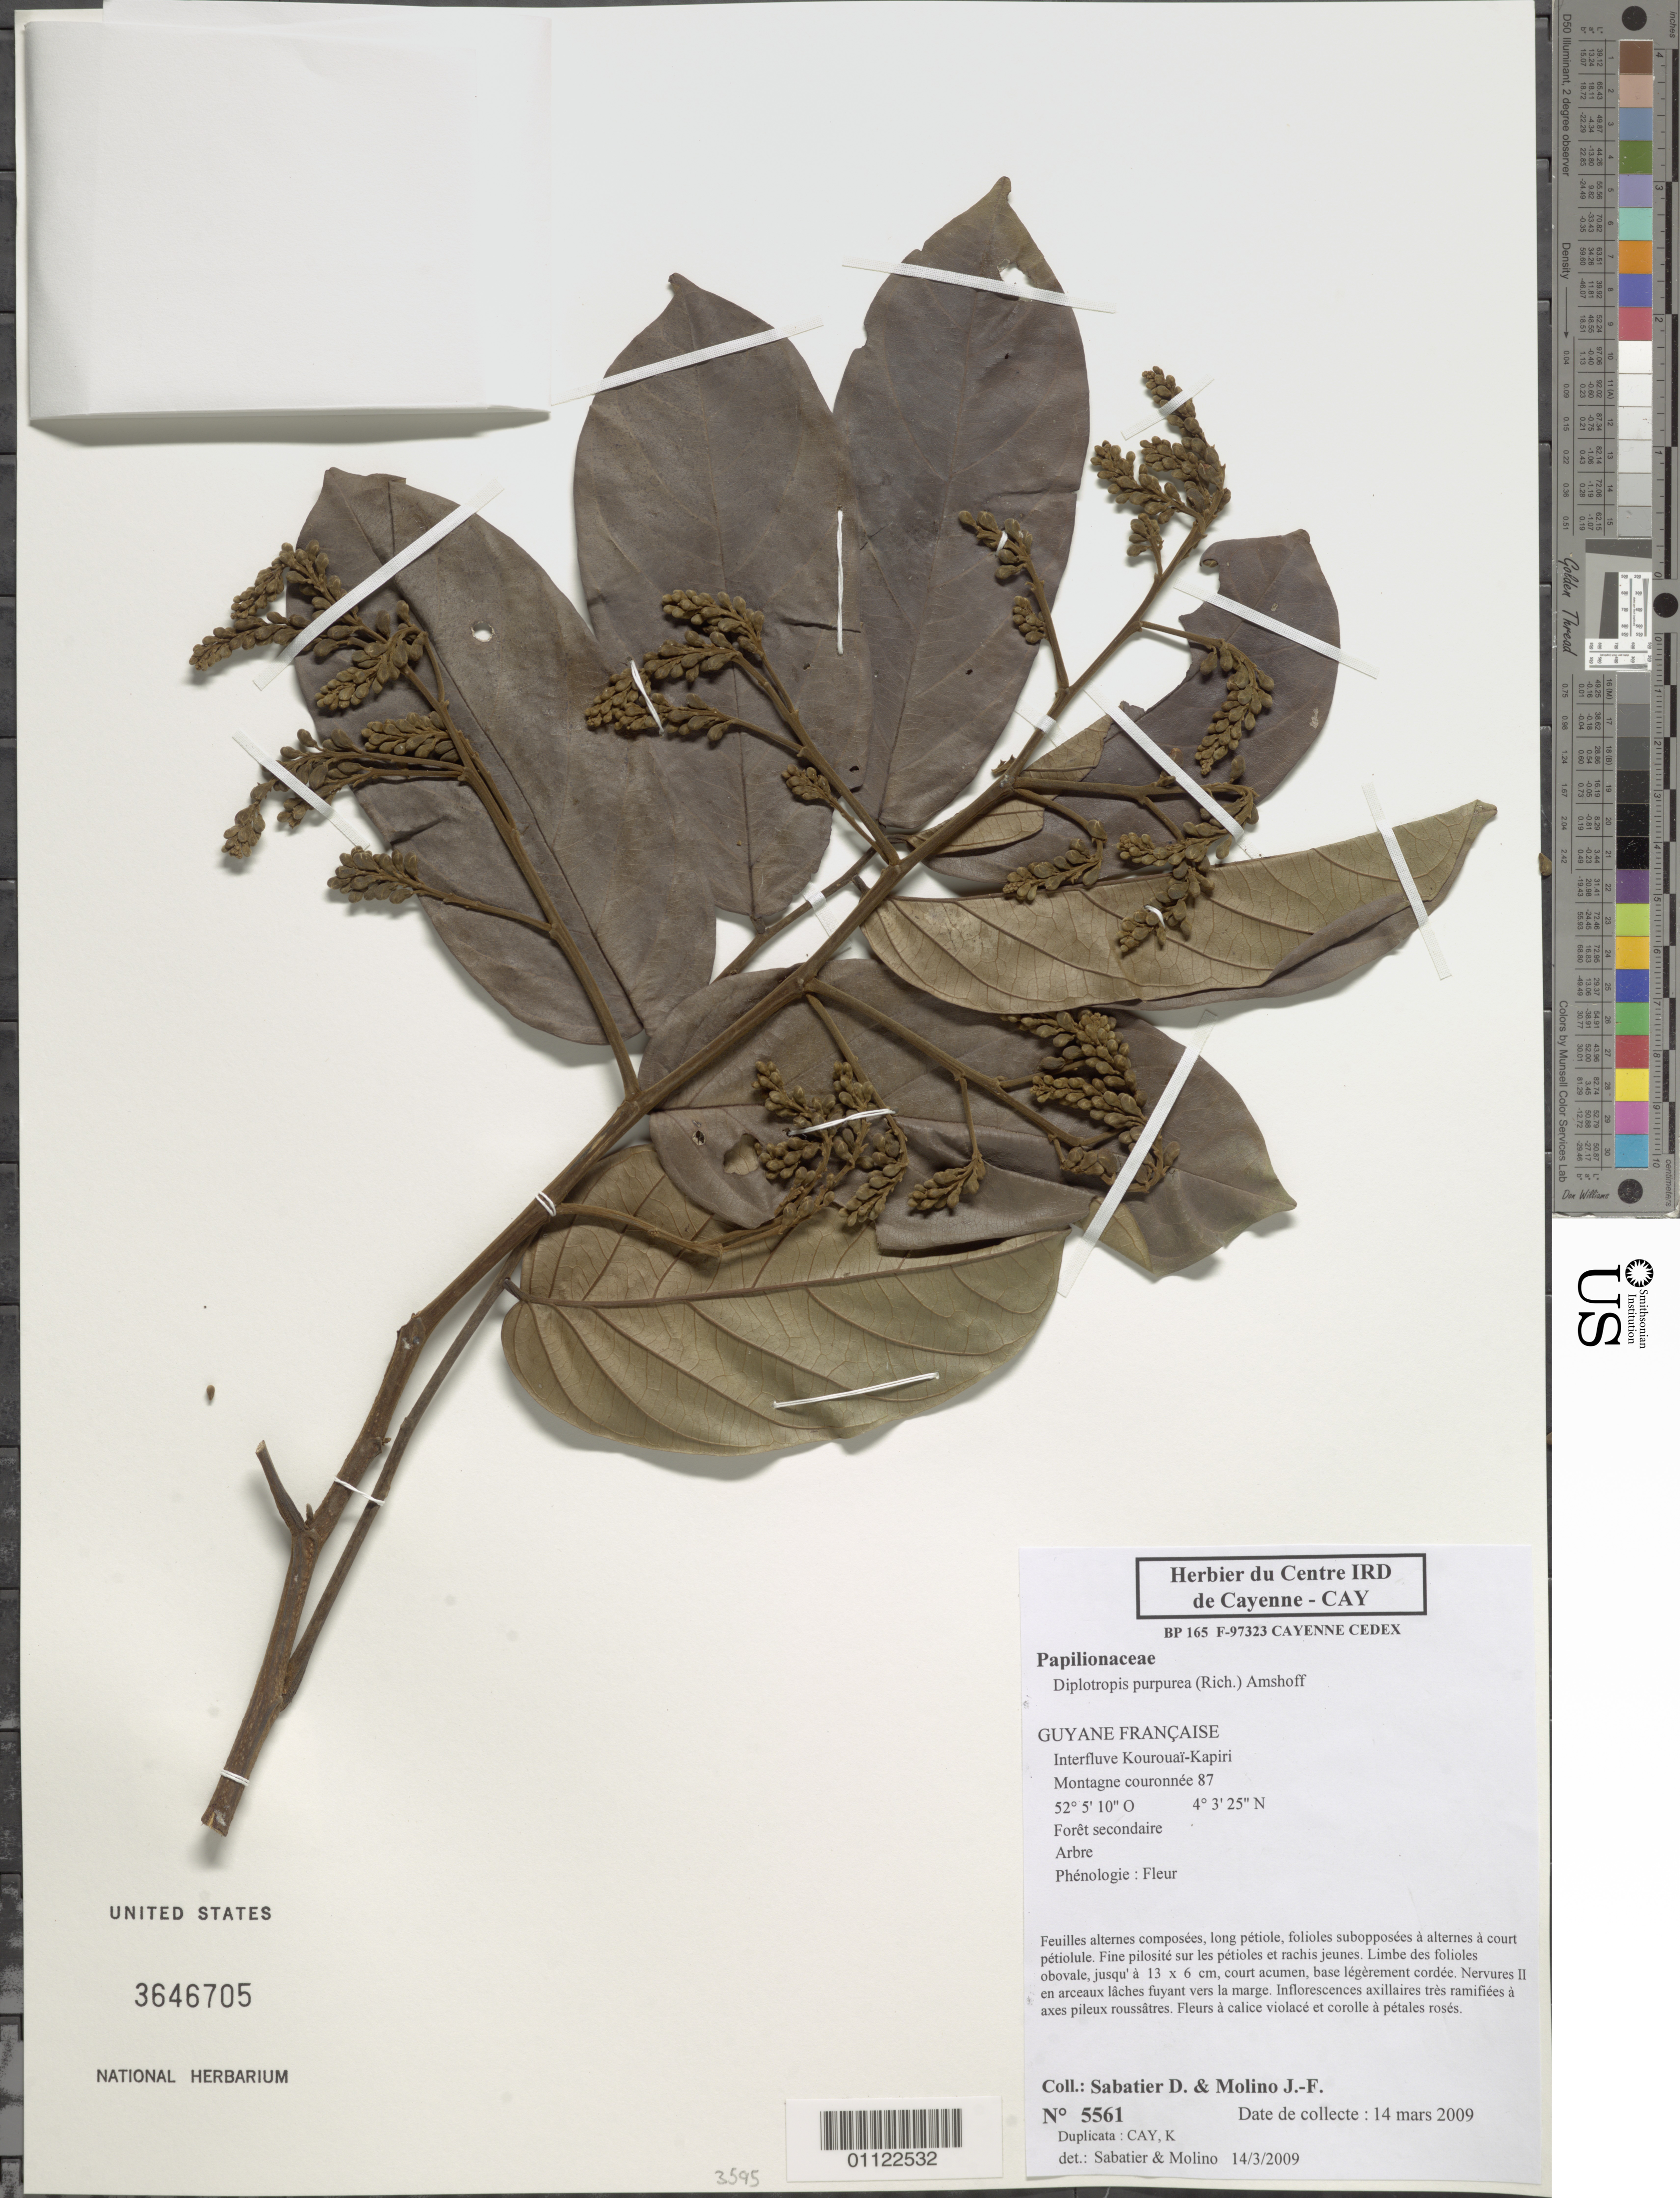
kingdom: Plantae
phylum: Tracheophyta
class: Magnoliopsida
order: Fabales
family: Fabaceae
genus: Diplotropis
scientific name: Diplotropis purpurea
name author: (Rich.) Amshoff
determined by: Sabatier, D.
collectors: D. Sabatier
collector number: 5561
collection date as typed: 14-Mar-09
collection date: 2009-03-14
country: French Guiana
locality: Interfluve Kourouaï-Kapiri, Montane couronnée 87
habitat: Foret secondaire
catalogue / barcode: US 3646705